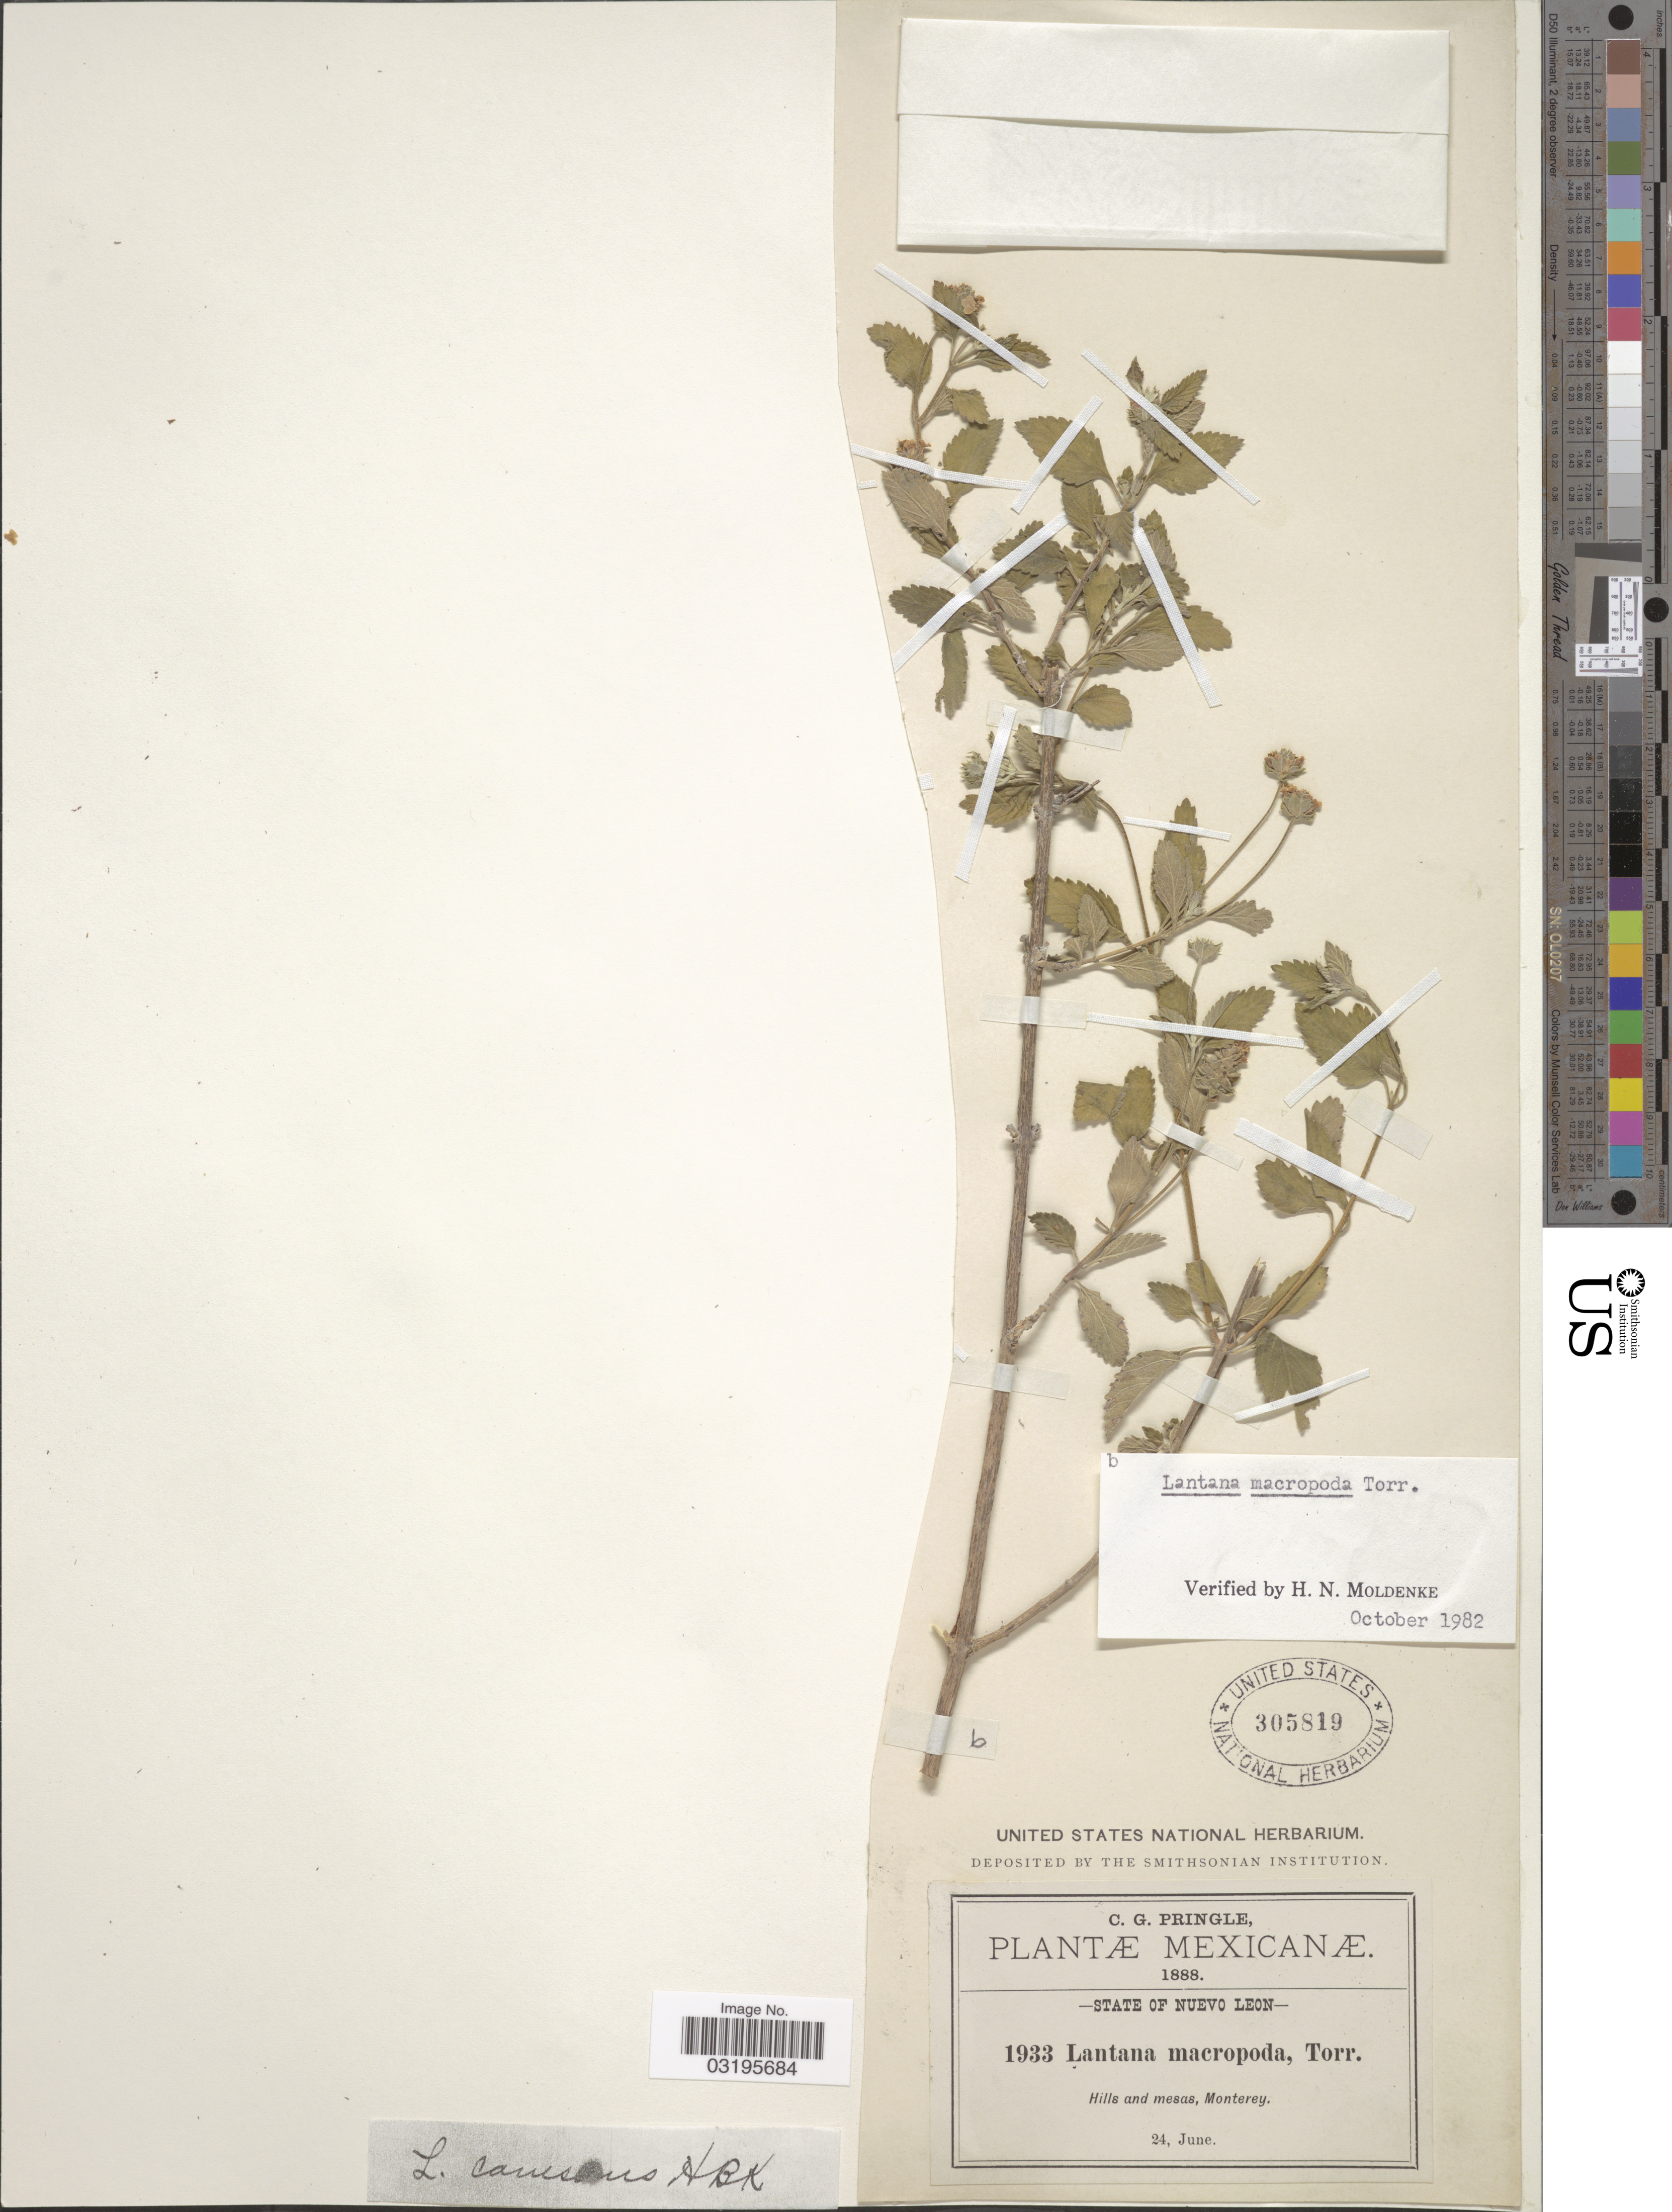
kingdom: Plantae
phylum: Tracheophyta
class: Magnoliopsida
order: Lamiales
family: Verbenaceae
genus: Lantana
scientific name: Lantana macropoda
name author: Torr.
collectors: C. G. Pringle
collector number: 1933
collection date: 1888-06-24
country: Mexico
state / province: Nuevo León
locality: Hills and mesas, Monterey.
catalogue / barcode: US 305819